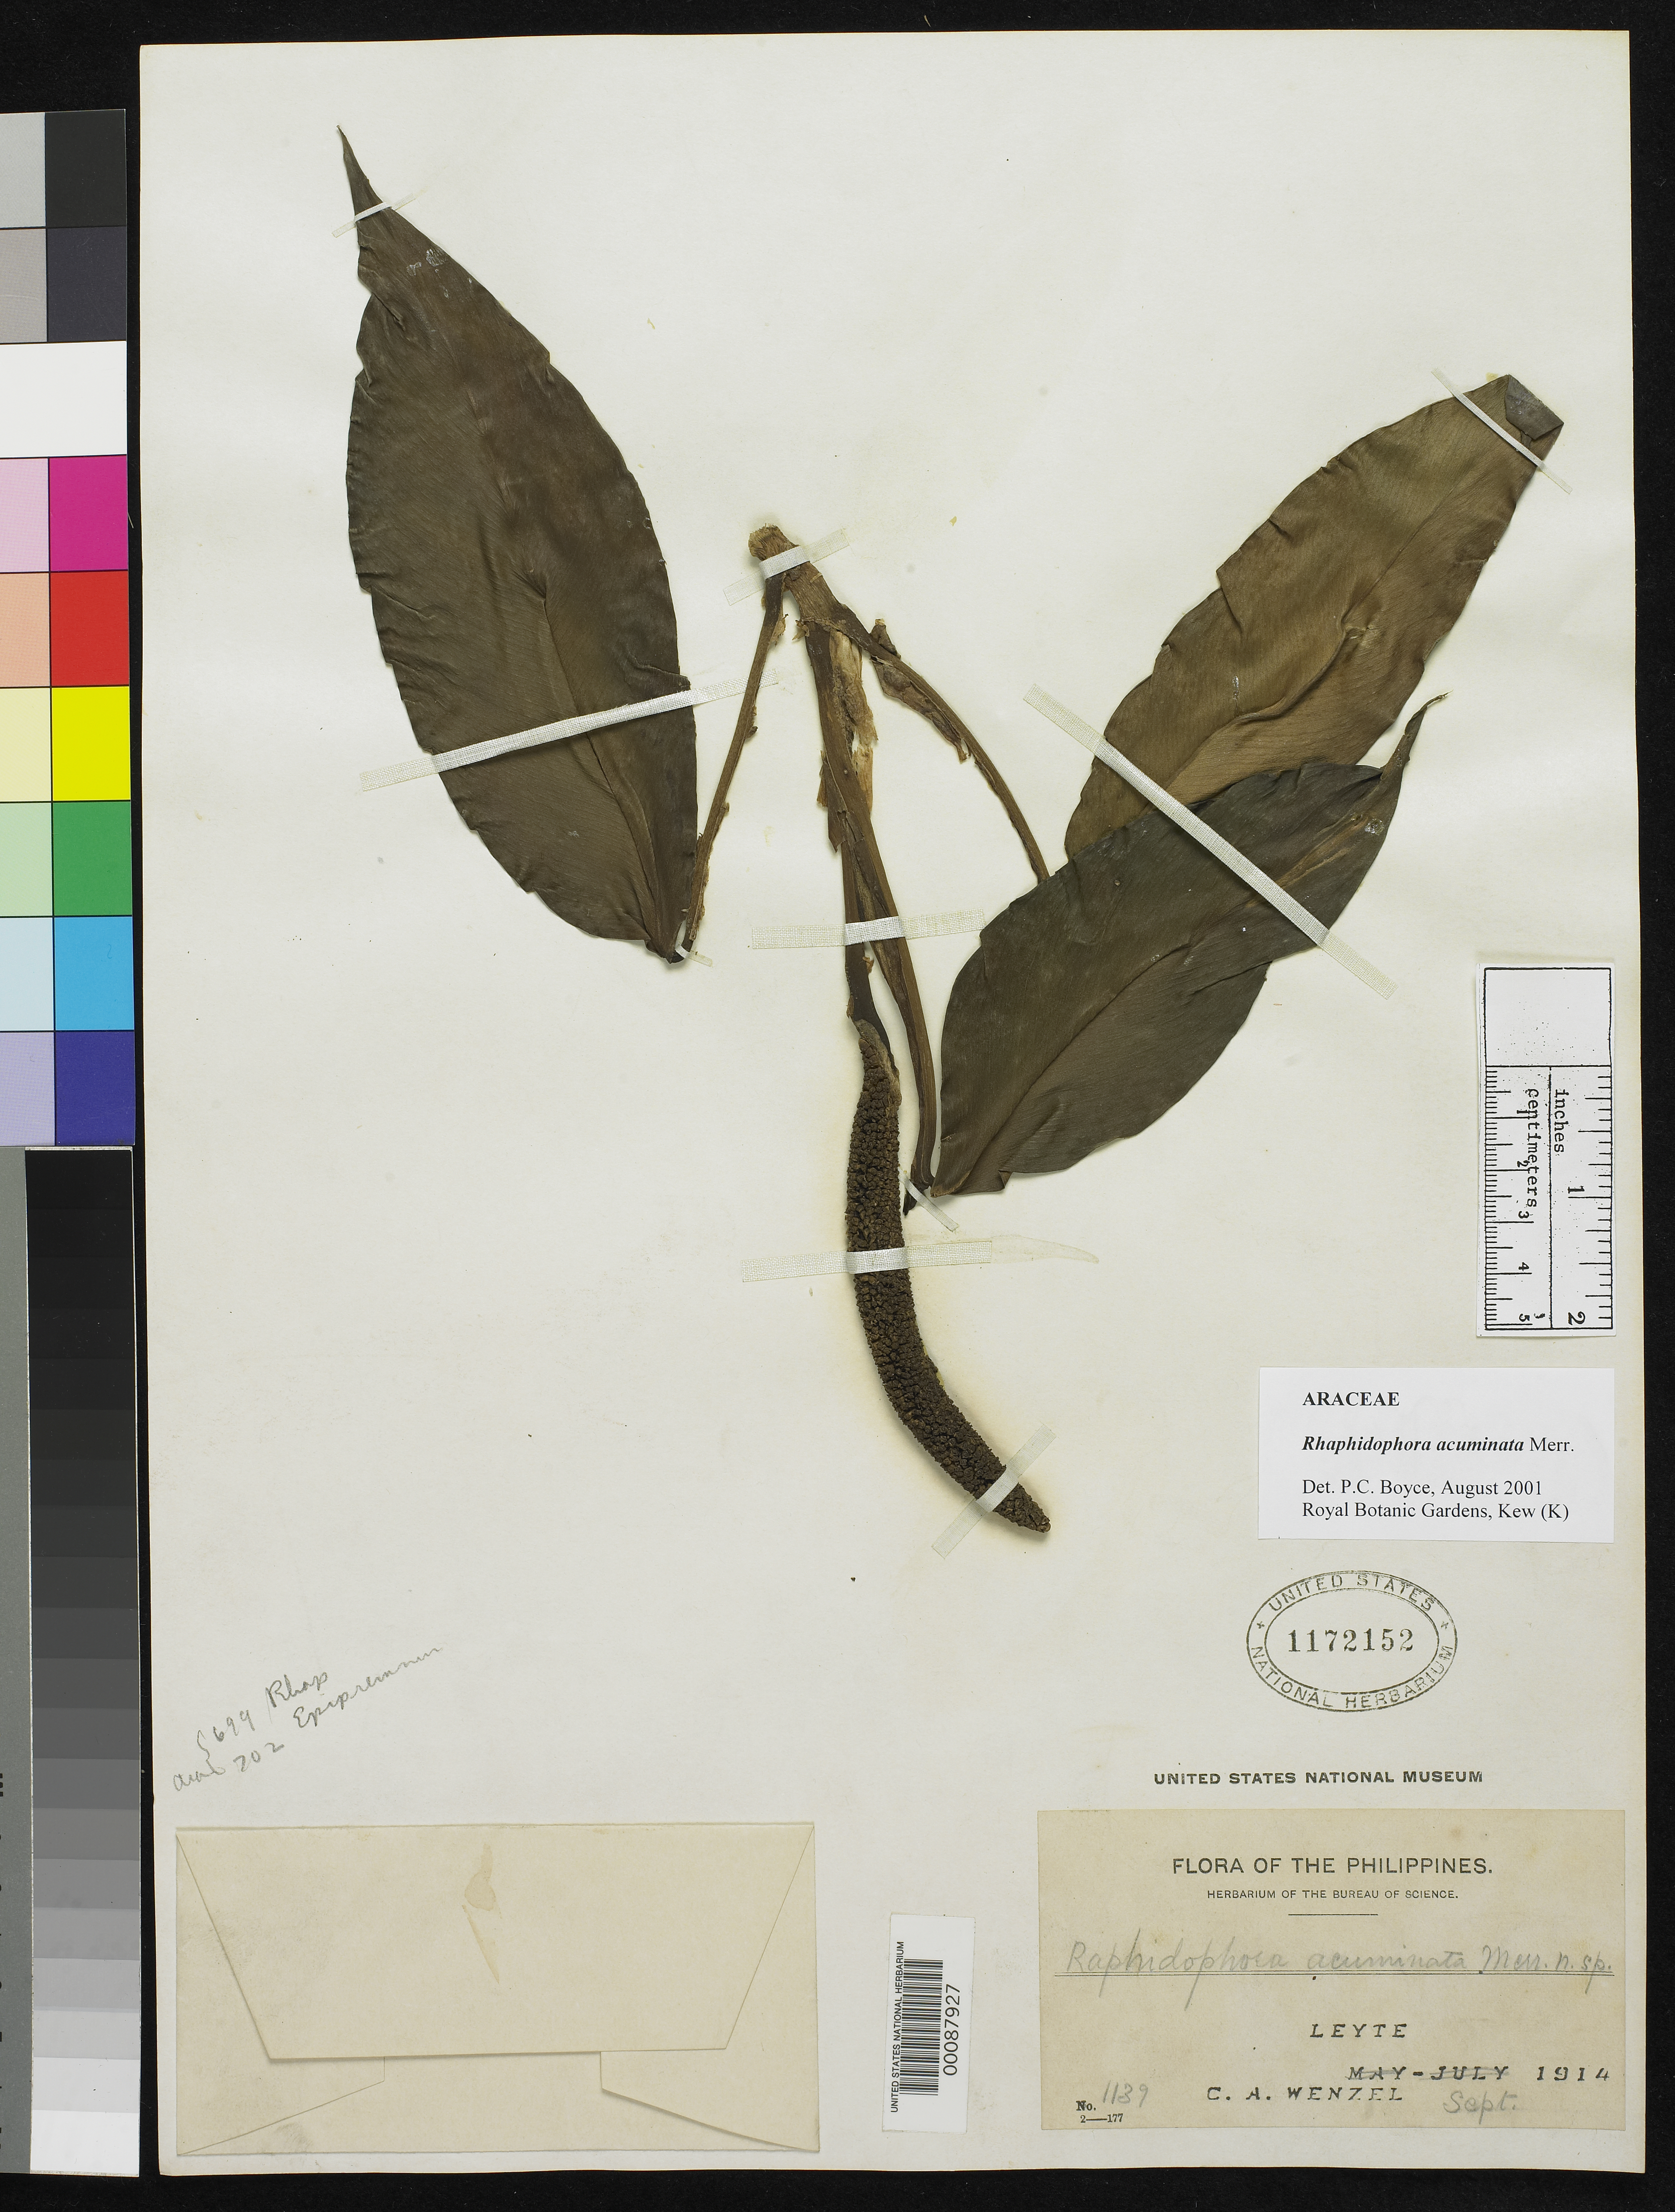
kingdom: Plantae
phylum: Tracheophyta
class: Liliopsida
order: Alismatales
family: Araceae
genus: Rhaphidophora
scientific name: Rhaphidophora acuminata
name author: Merr.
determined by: Boyce, Peter C., (K)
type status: Isotype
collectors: C. Wenzel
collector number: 1139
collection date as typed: Sep 1914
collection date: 1914-09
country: Philippines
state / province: Eastern Visayas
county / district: Leyte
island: Leyte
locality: Buenavista, near Jaro.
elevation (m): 500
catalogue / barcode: US 1172152